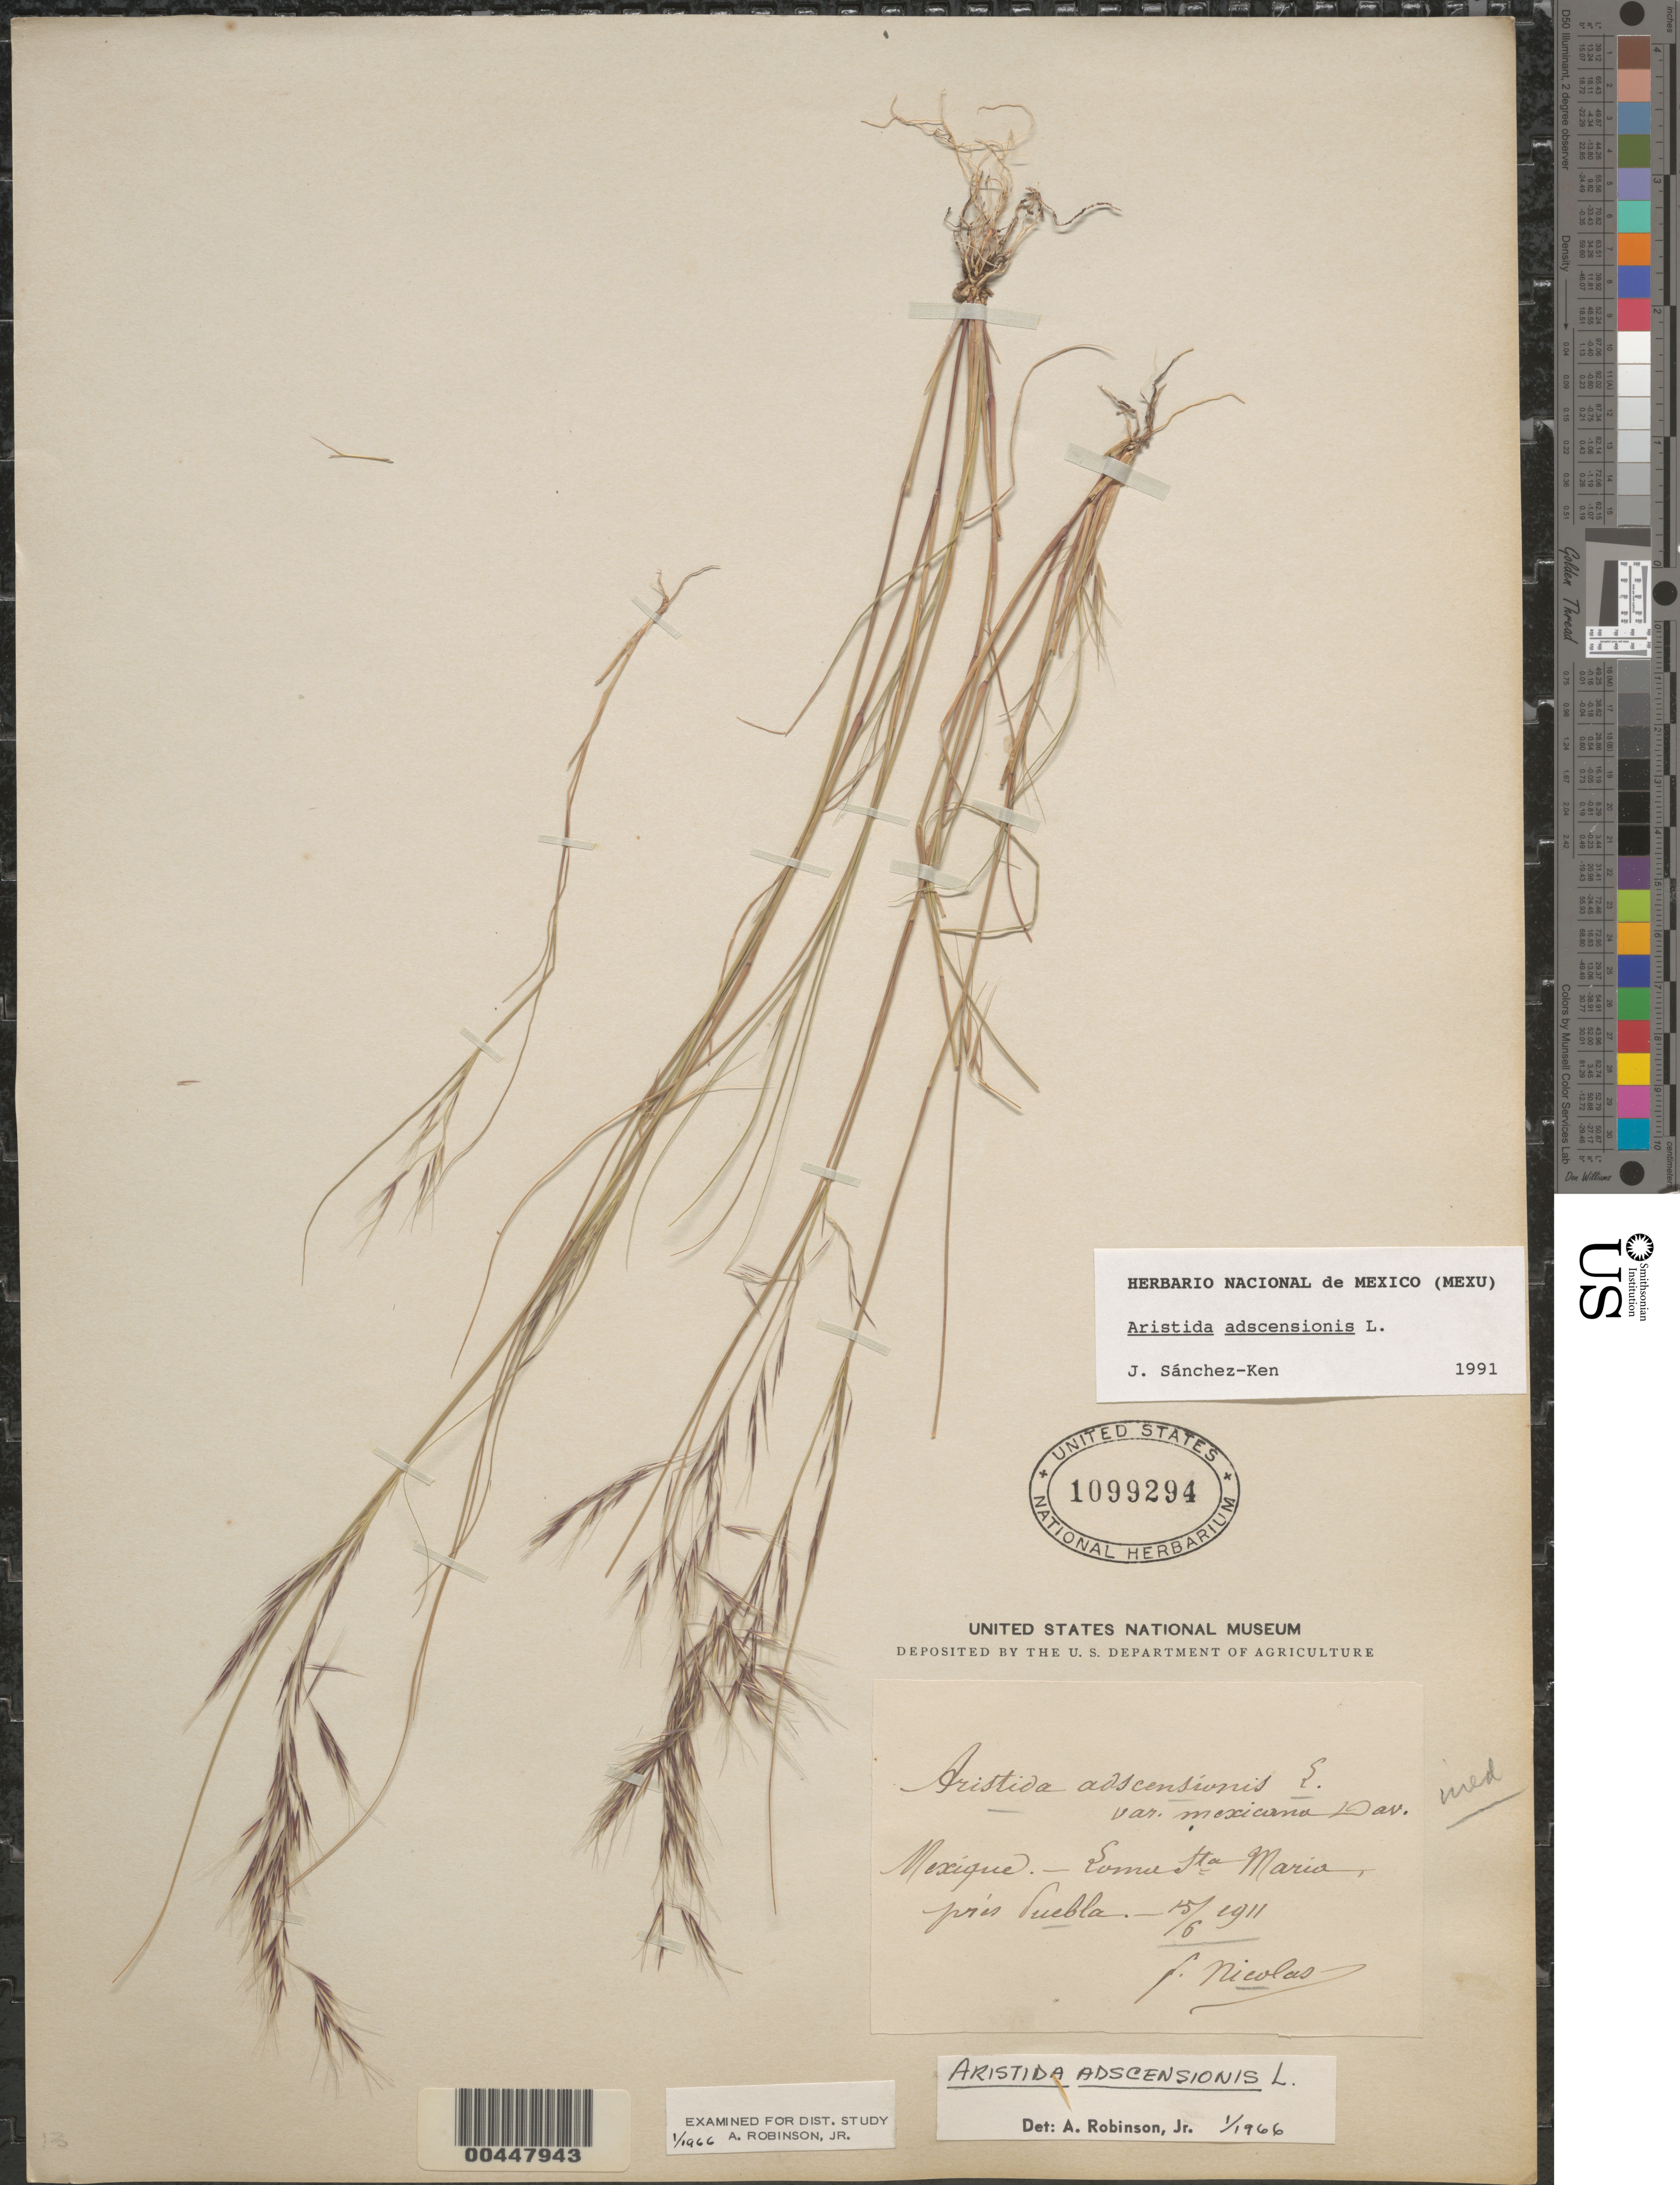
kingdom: Plantae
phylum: Tracheophyta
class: Liliopsida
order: Poales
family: Poaceae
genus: Aristida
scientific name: Aristida adscensionis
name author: L.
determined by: Sánchez-Ken, J. G.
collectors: B. Nicolas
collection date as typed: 15 Jun 1911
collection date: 1911-06-15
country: Mexico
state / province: Puebla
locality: Santa Maria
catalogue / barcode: US 1099294